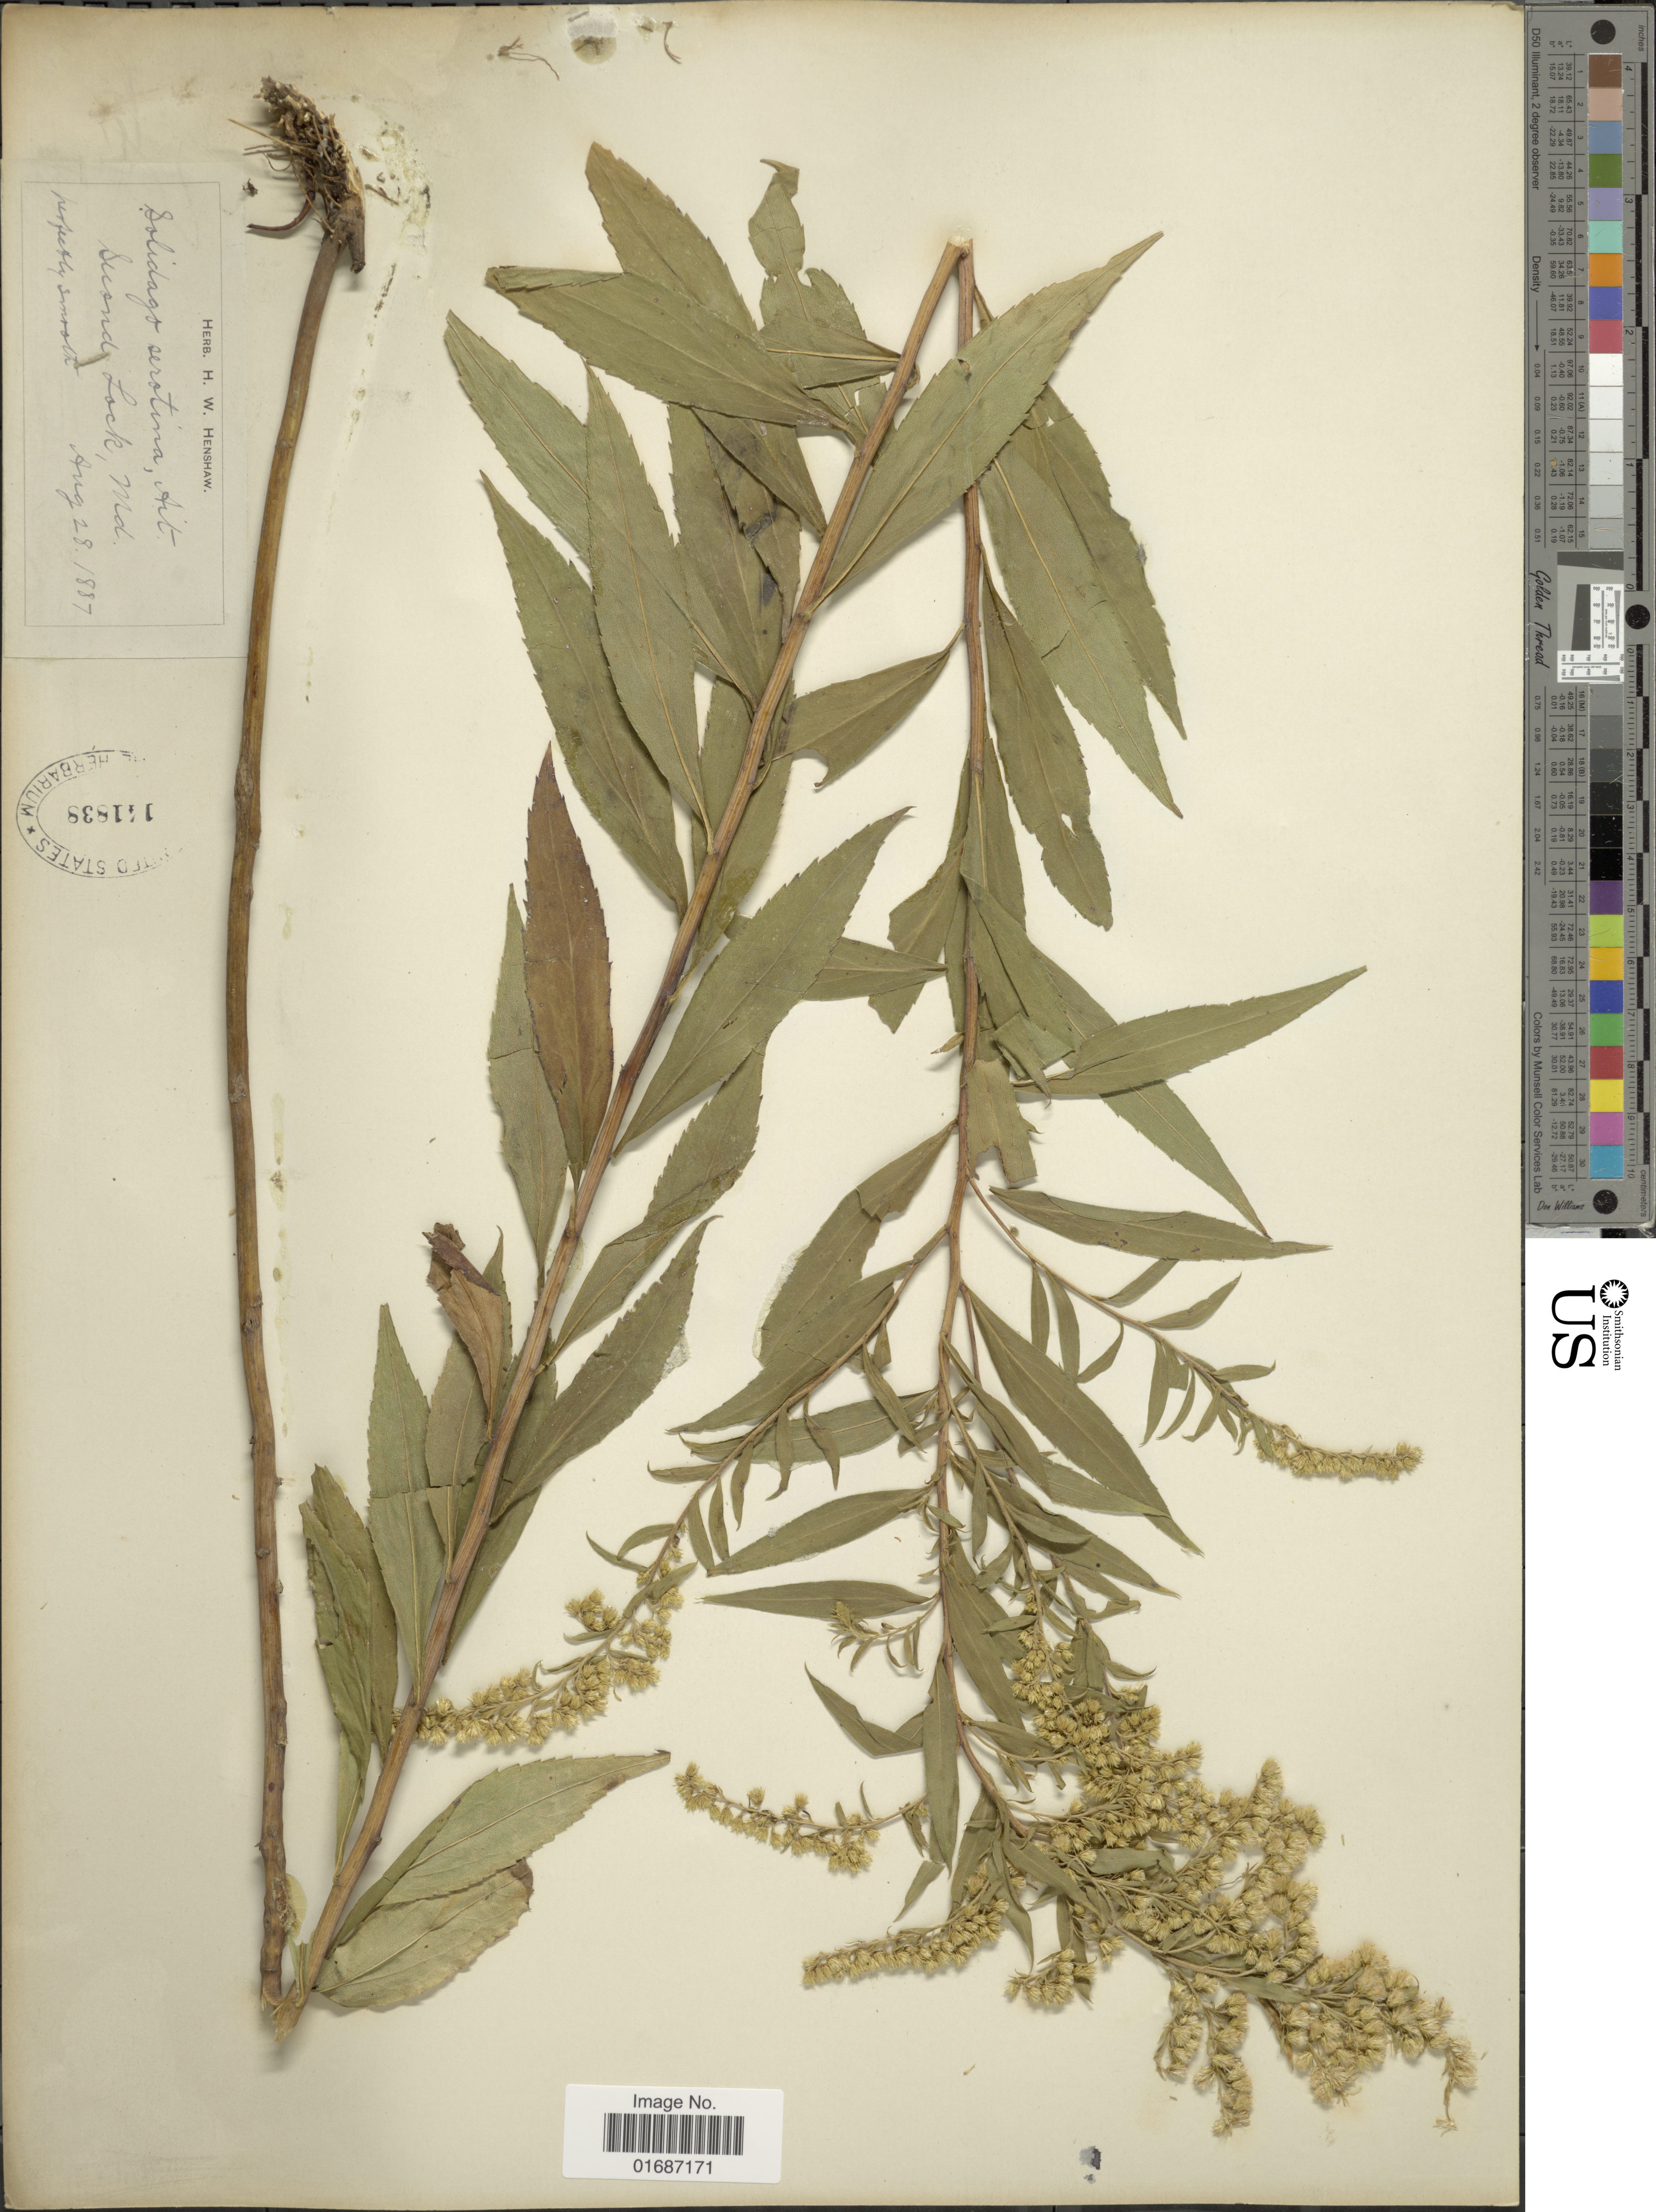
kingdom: Plantae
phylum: Tracheophyta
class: Magnoliopsida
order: Asterales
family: Asteraceae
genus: Solidago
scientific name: Solidago gigantea var. leiophylla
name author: Fernald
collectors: ex herb. H. W. Henshaw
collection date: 1887-08-28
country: United States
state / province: Maryland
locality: Second Lock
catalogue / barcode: US 141838